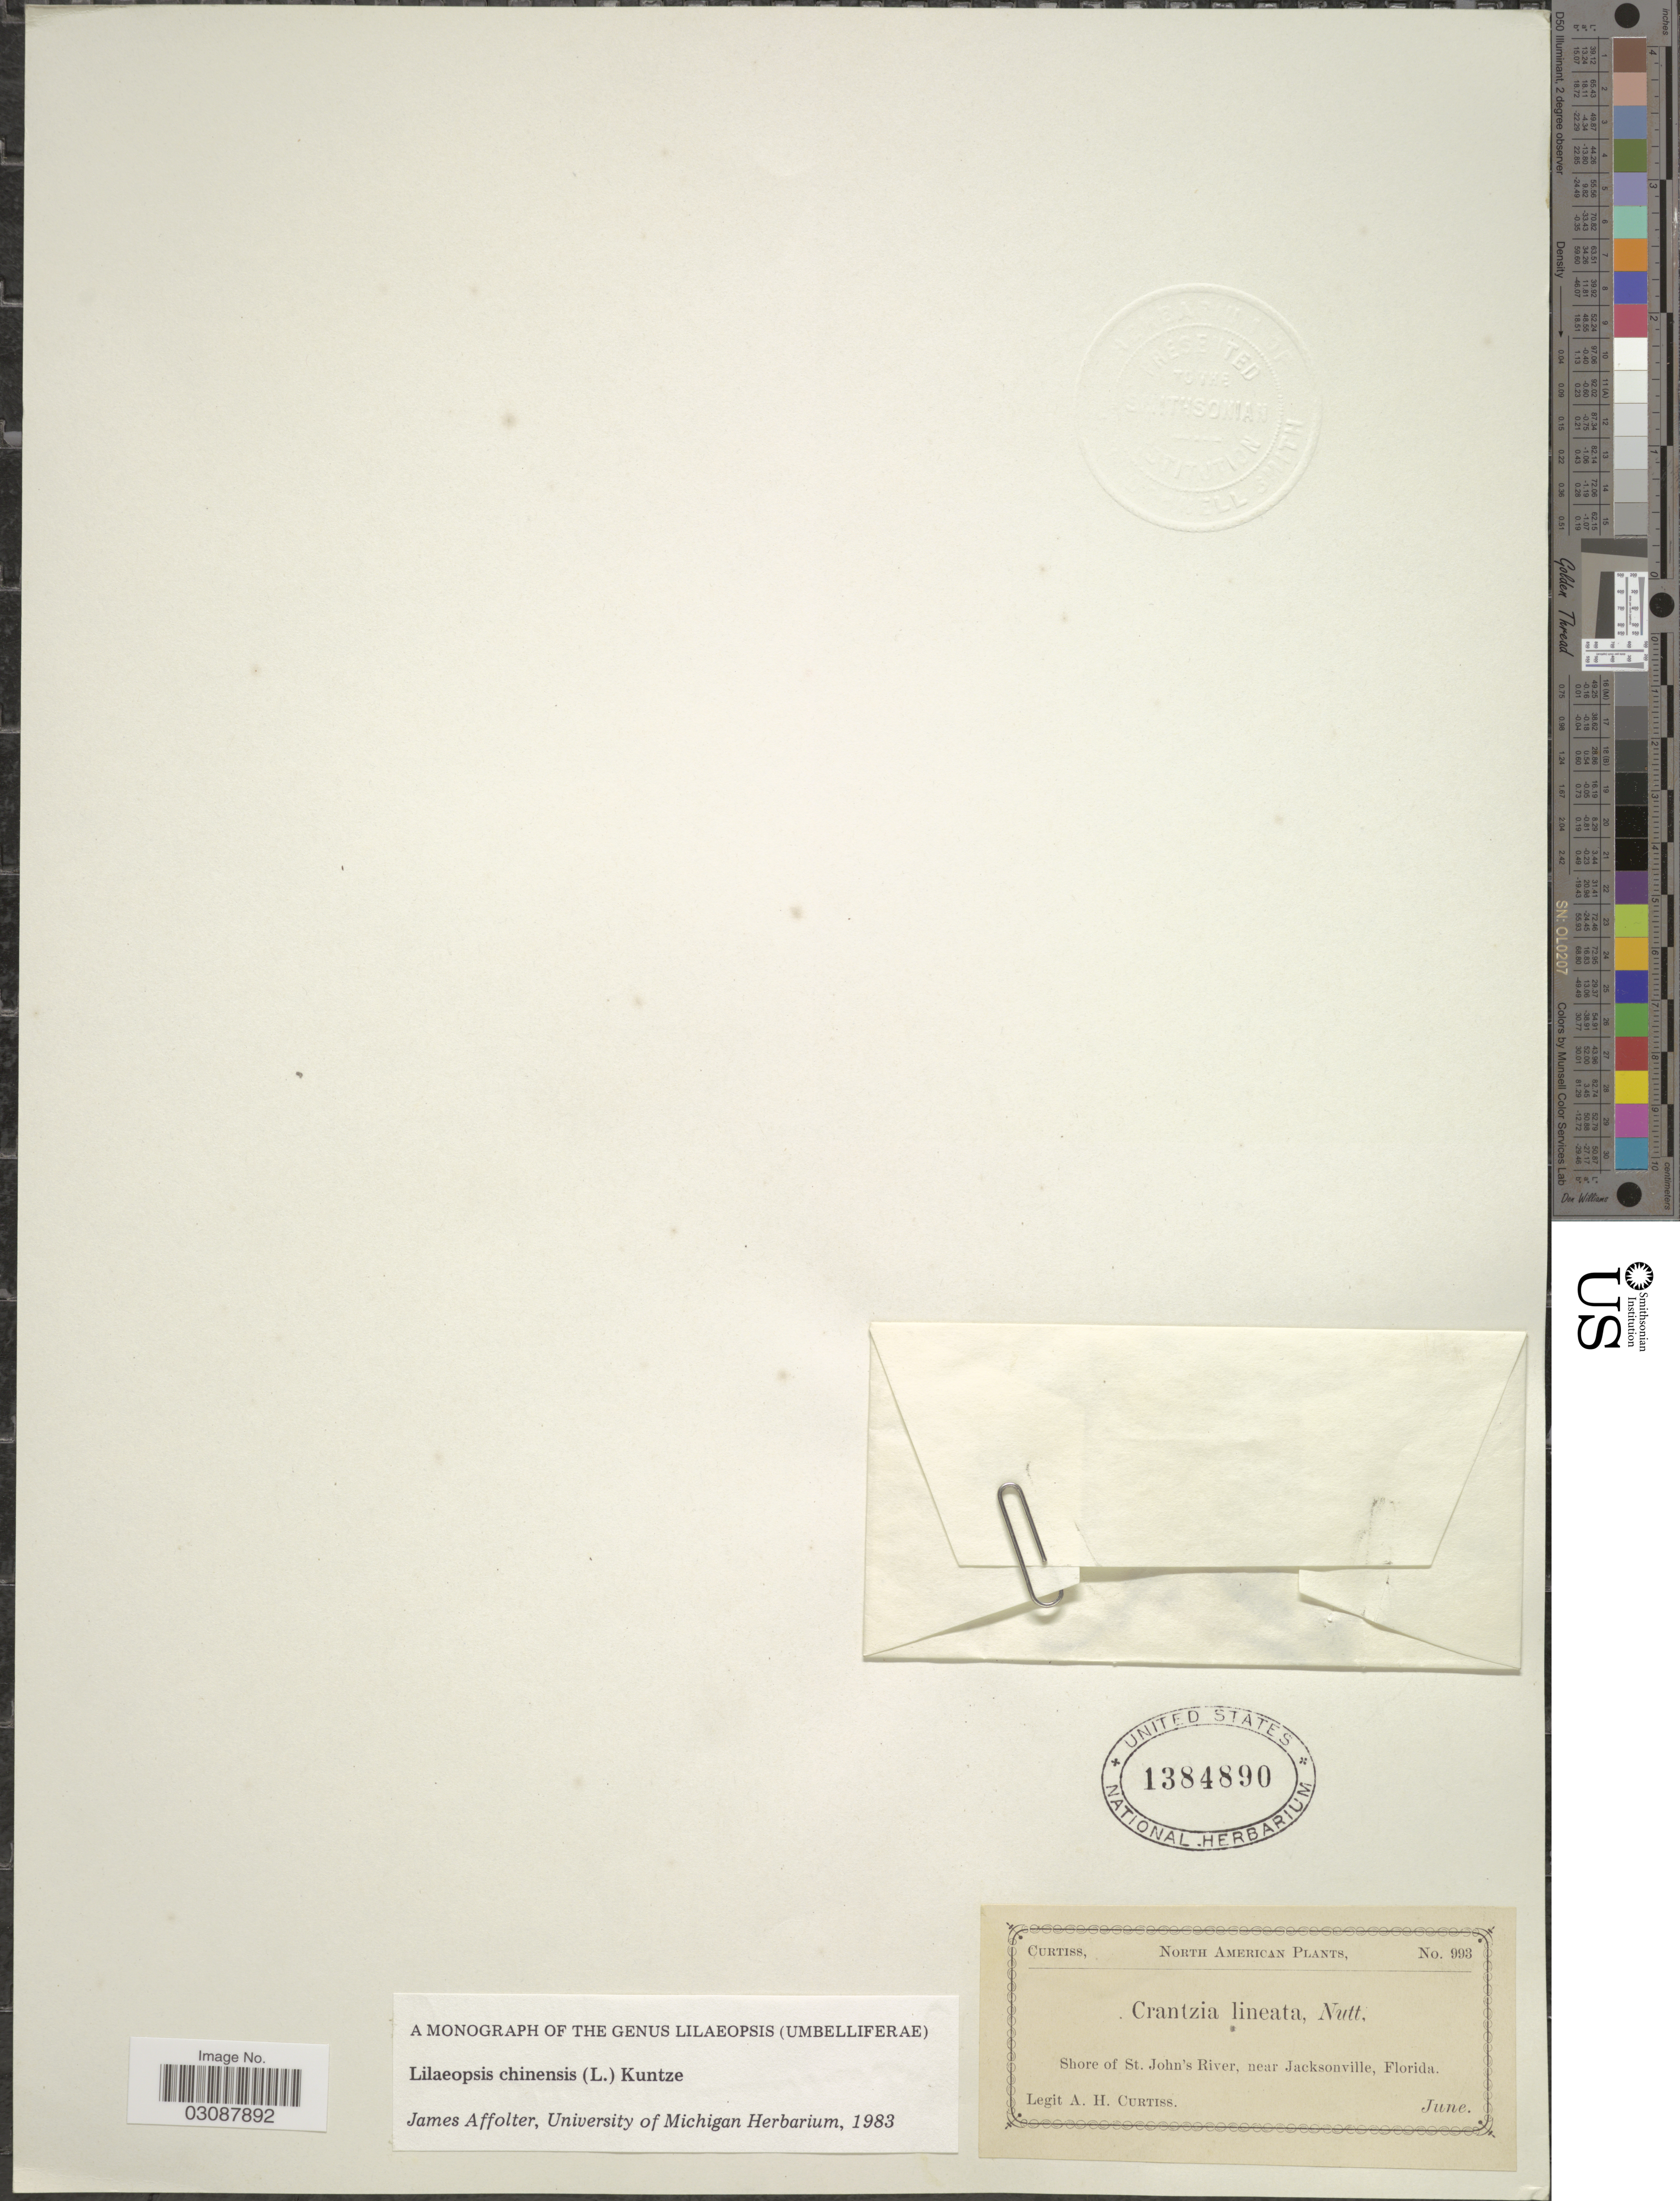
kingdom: Plantae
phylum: Tracheophyta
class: Magnoliopsida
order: Apiales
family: Apiaceae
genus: Lilaeopsis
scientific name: Lilaeopsis chinensis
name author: (L.) Kuntze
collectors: A. H. Curtiss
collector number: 993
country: United States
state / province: Florida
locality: Shore of St. John's River, near Jacksonville.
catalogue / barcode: US 1384890